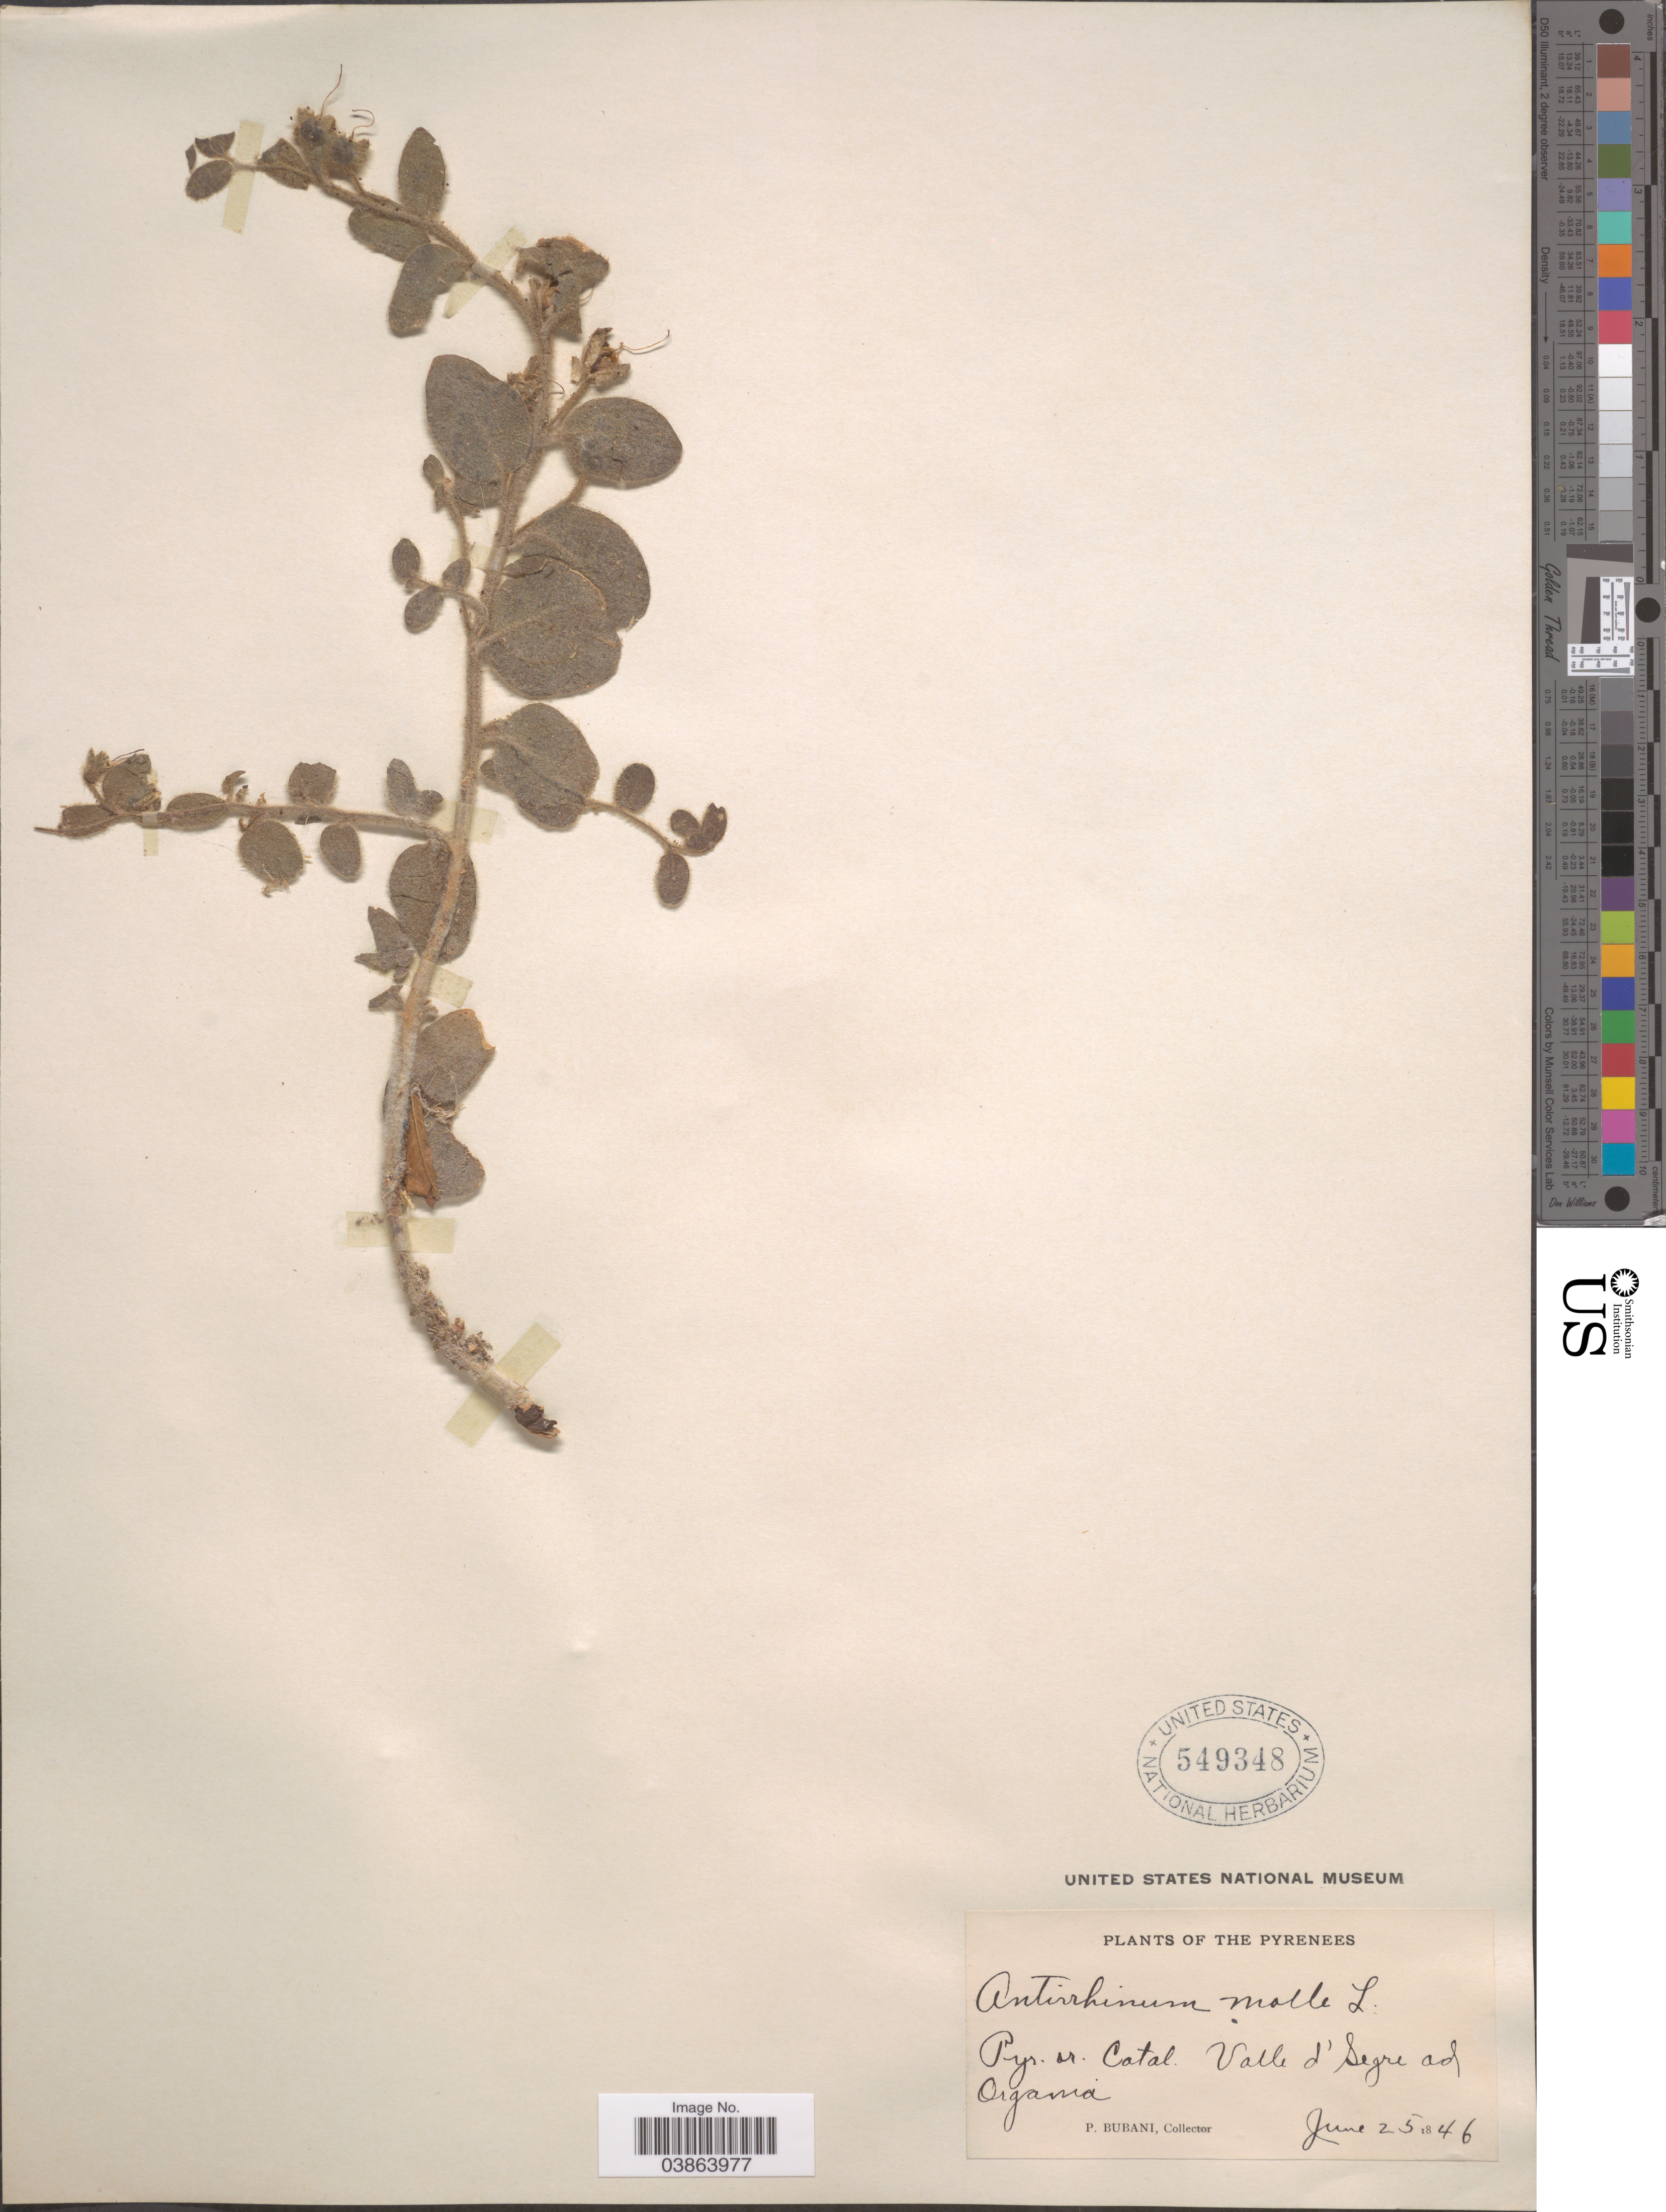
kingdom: Plantae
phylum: Tracheophyta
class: Magnoliopsida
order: Lamiales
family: Plantaginaceae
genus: Antirrhinum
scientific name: Antirrhinum molle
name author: L.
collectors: P. Bubani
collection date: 1846-06-25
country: Spain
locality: Pyrenees. Pyr. or Catal. Valle d'Segre ad Organia.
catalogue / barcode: US 549348